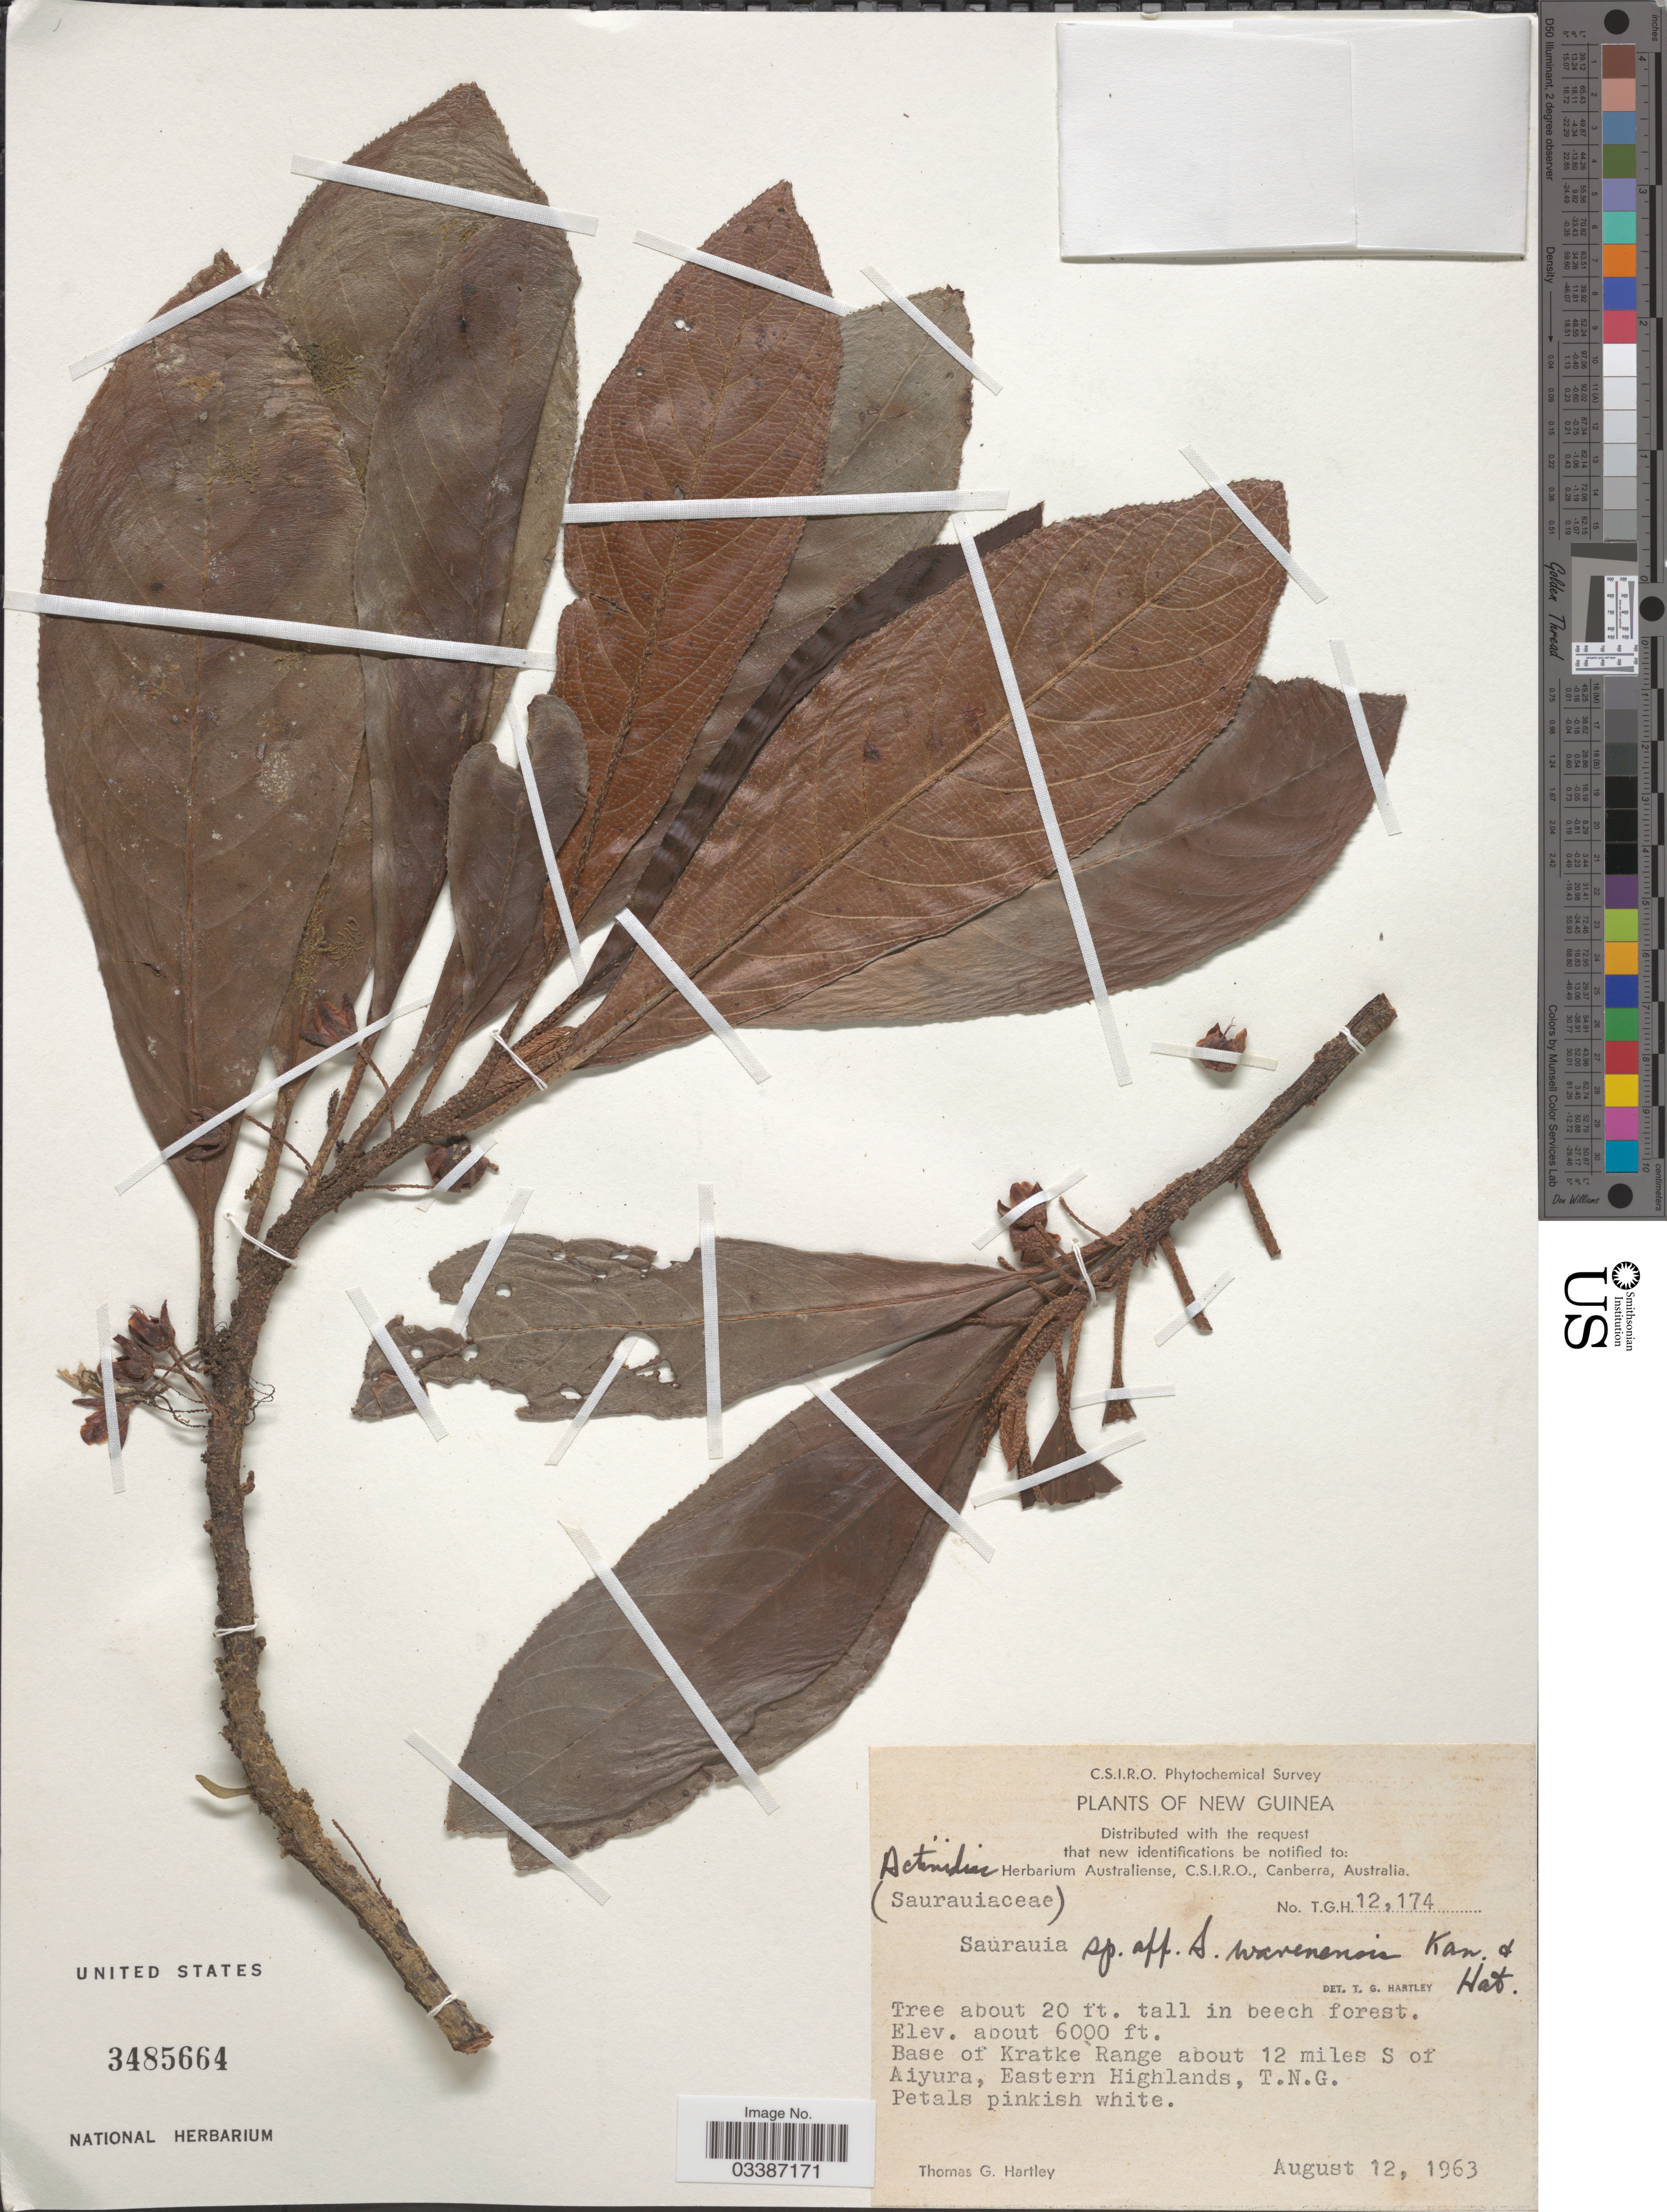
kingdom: Plantae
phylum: Tracheophyta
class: Magnoliopsida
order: Ericales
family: Actinidiaceae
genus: Saurauia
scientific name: Saurauia warenensis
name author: Kaneh. & Hatus.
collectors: T. Hartley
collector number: TGH 12174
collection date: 1963-08-12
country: Papua New Guinea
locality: New Guinea. Base of Kratke Range about 12 miles S of Aiyura, Eastern Highlands, T.N.G.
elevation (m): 1829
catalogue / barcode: US 3485664